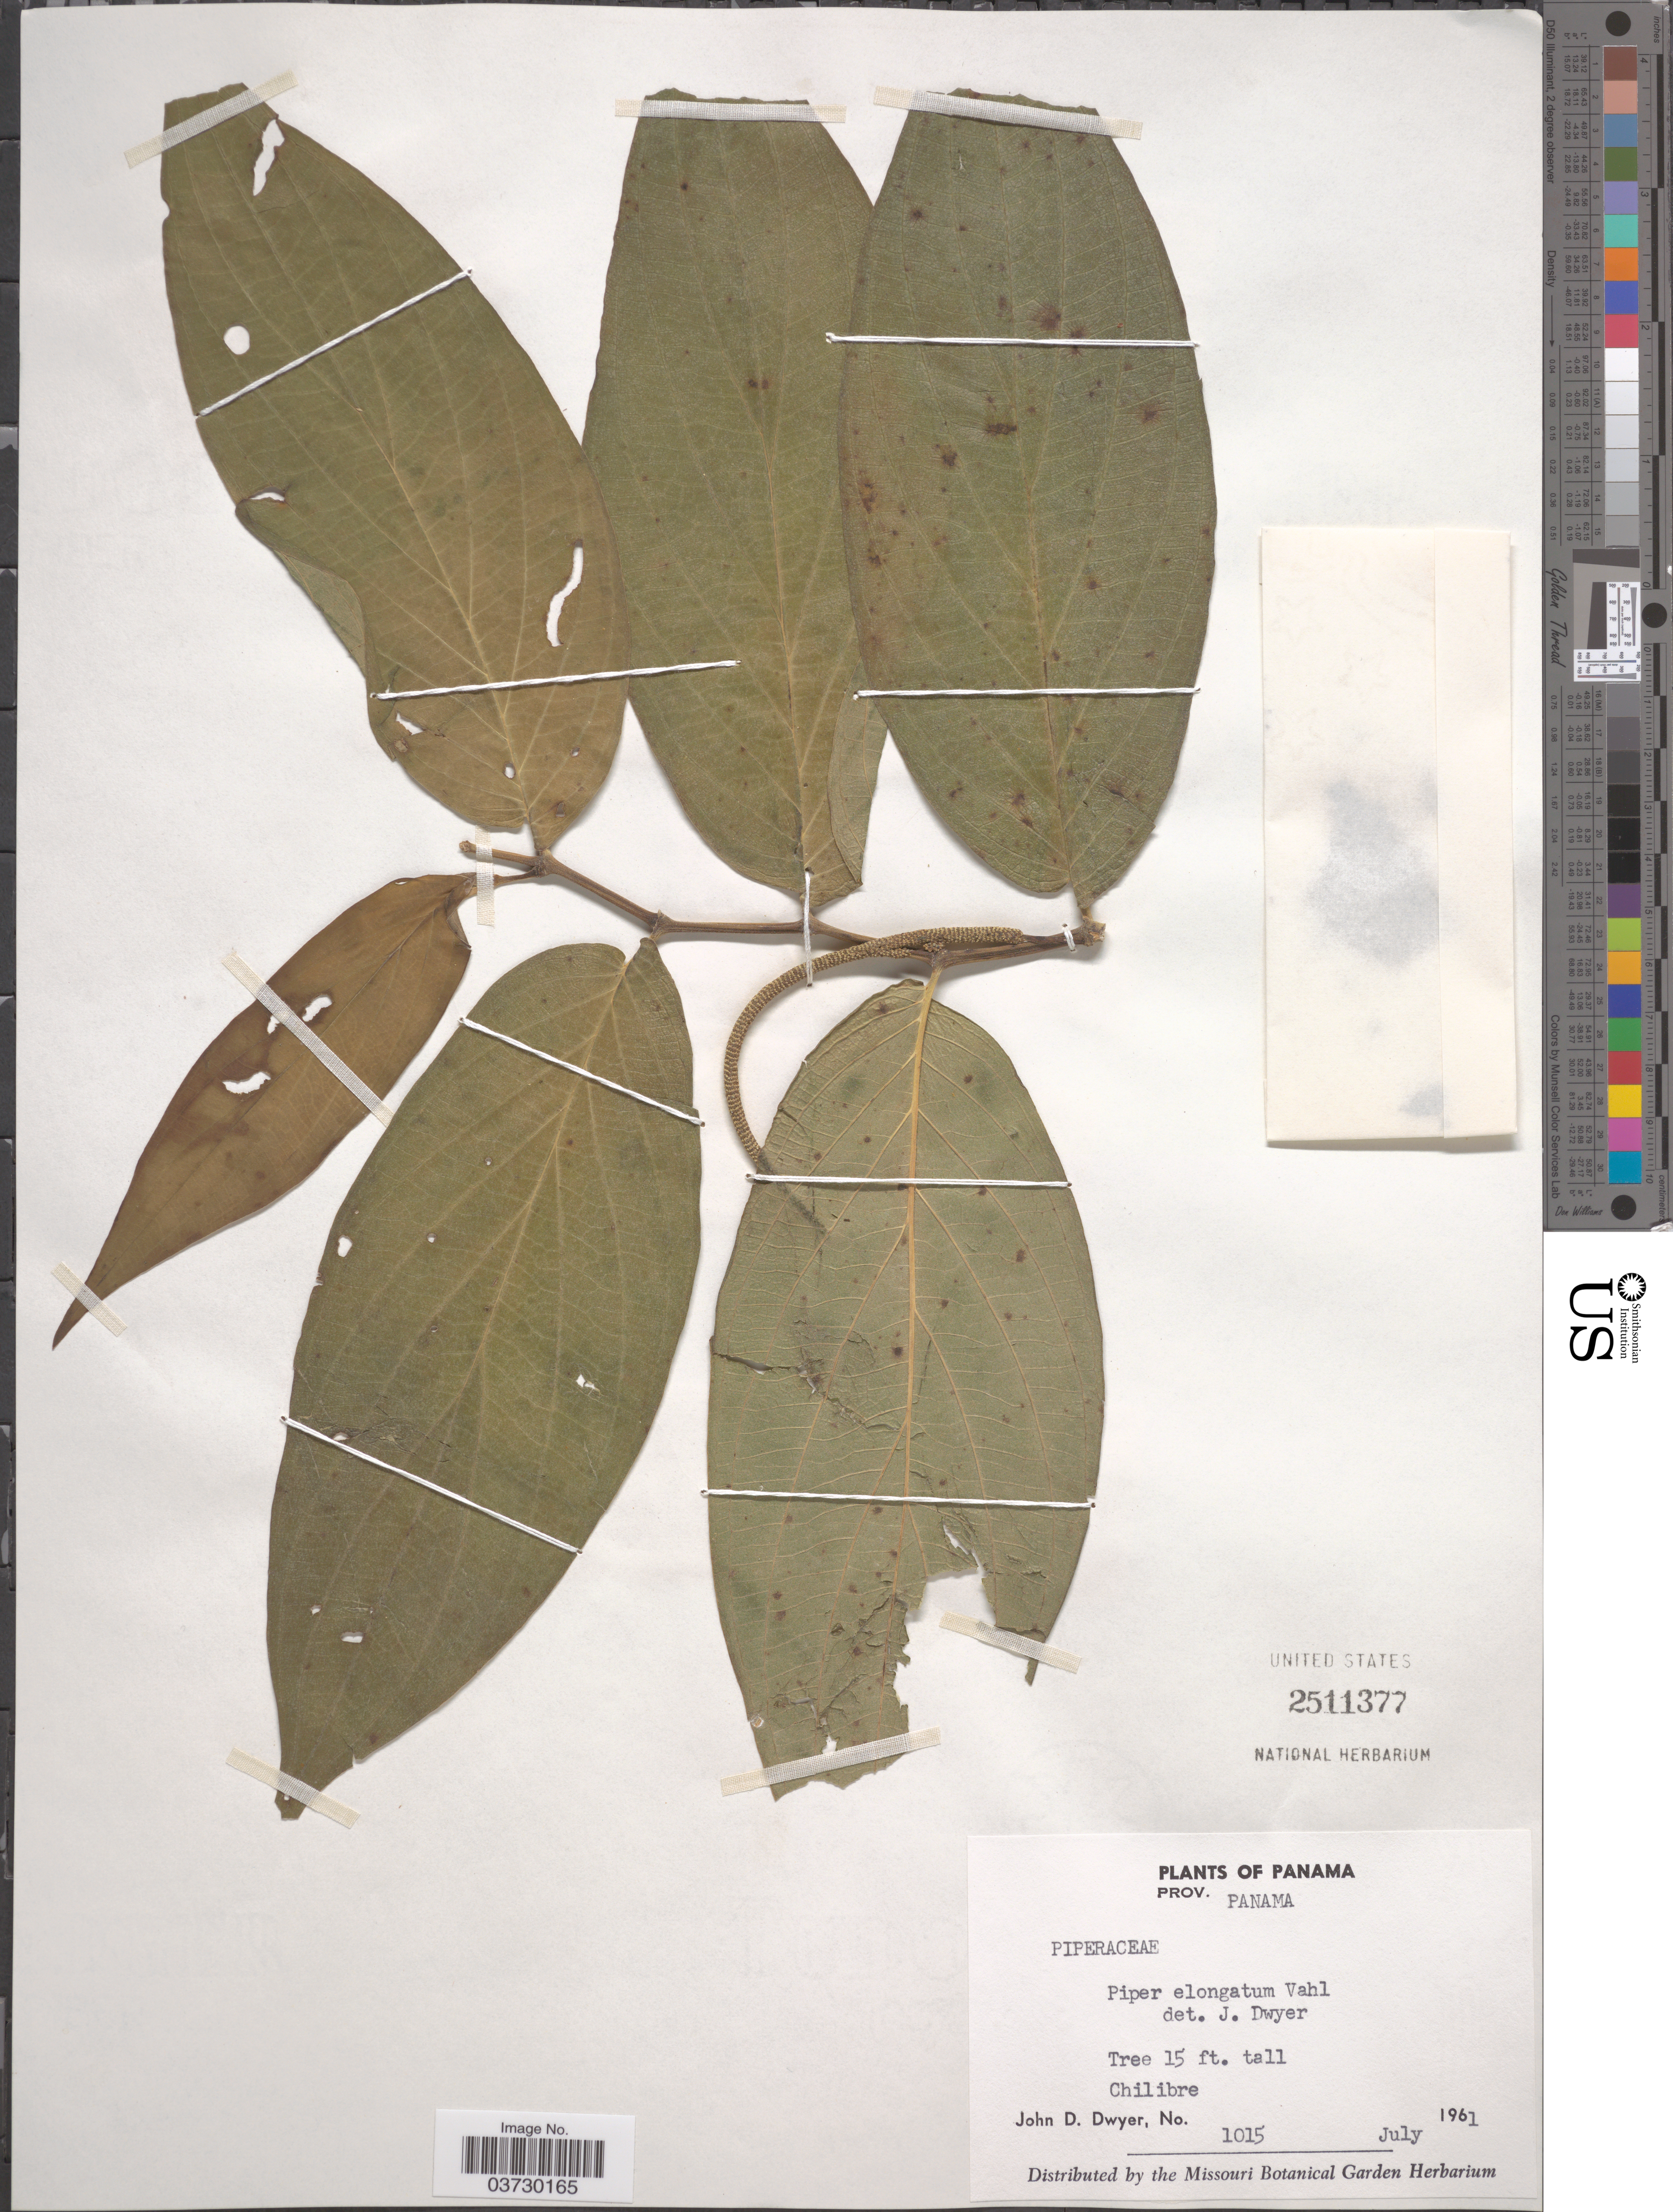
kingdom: Plantae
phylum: Tracheophyta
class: Magnoliopsida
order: Piperales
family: Piperaceae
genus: Piper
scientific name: Piper elongatum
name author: Vahl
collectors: J. D. Dwyer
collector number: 1015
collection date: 1961-07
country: Panama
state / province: Panamá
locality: Chilibre.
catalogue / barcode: US 2511377